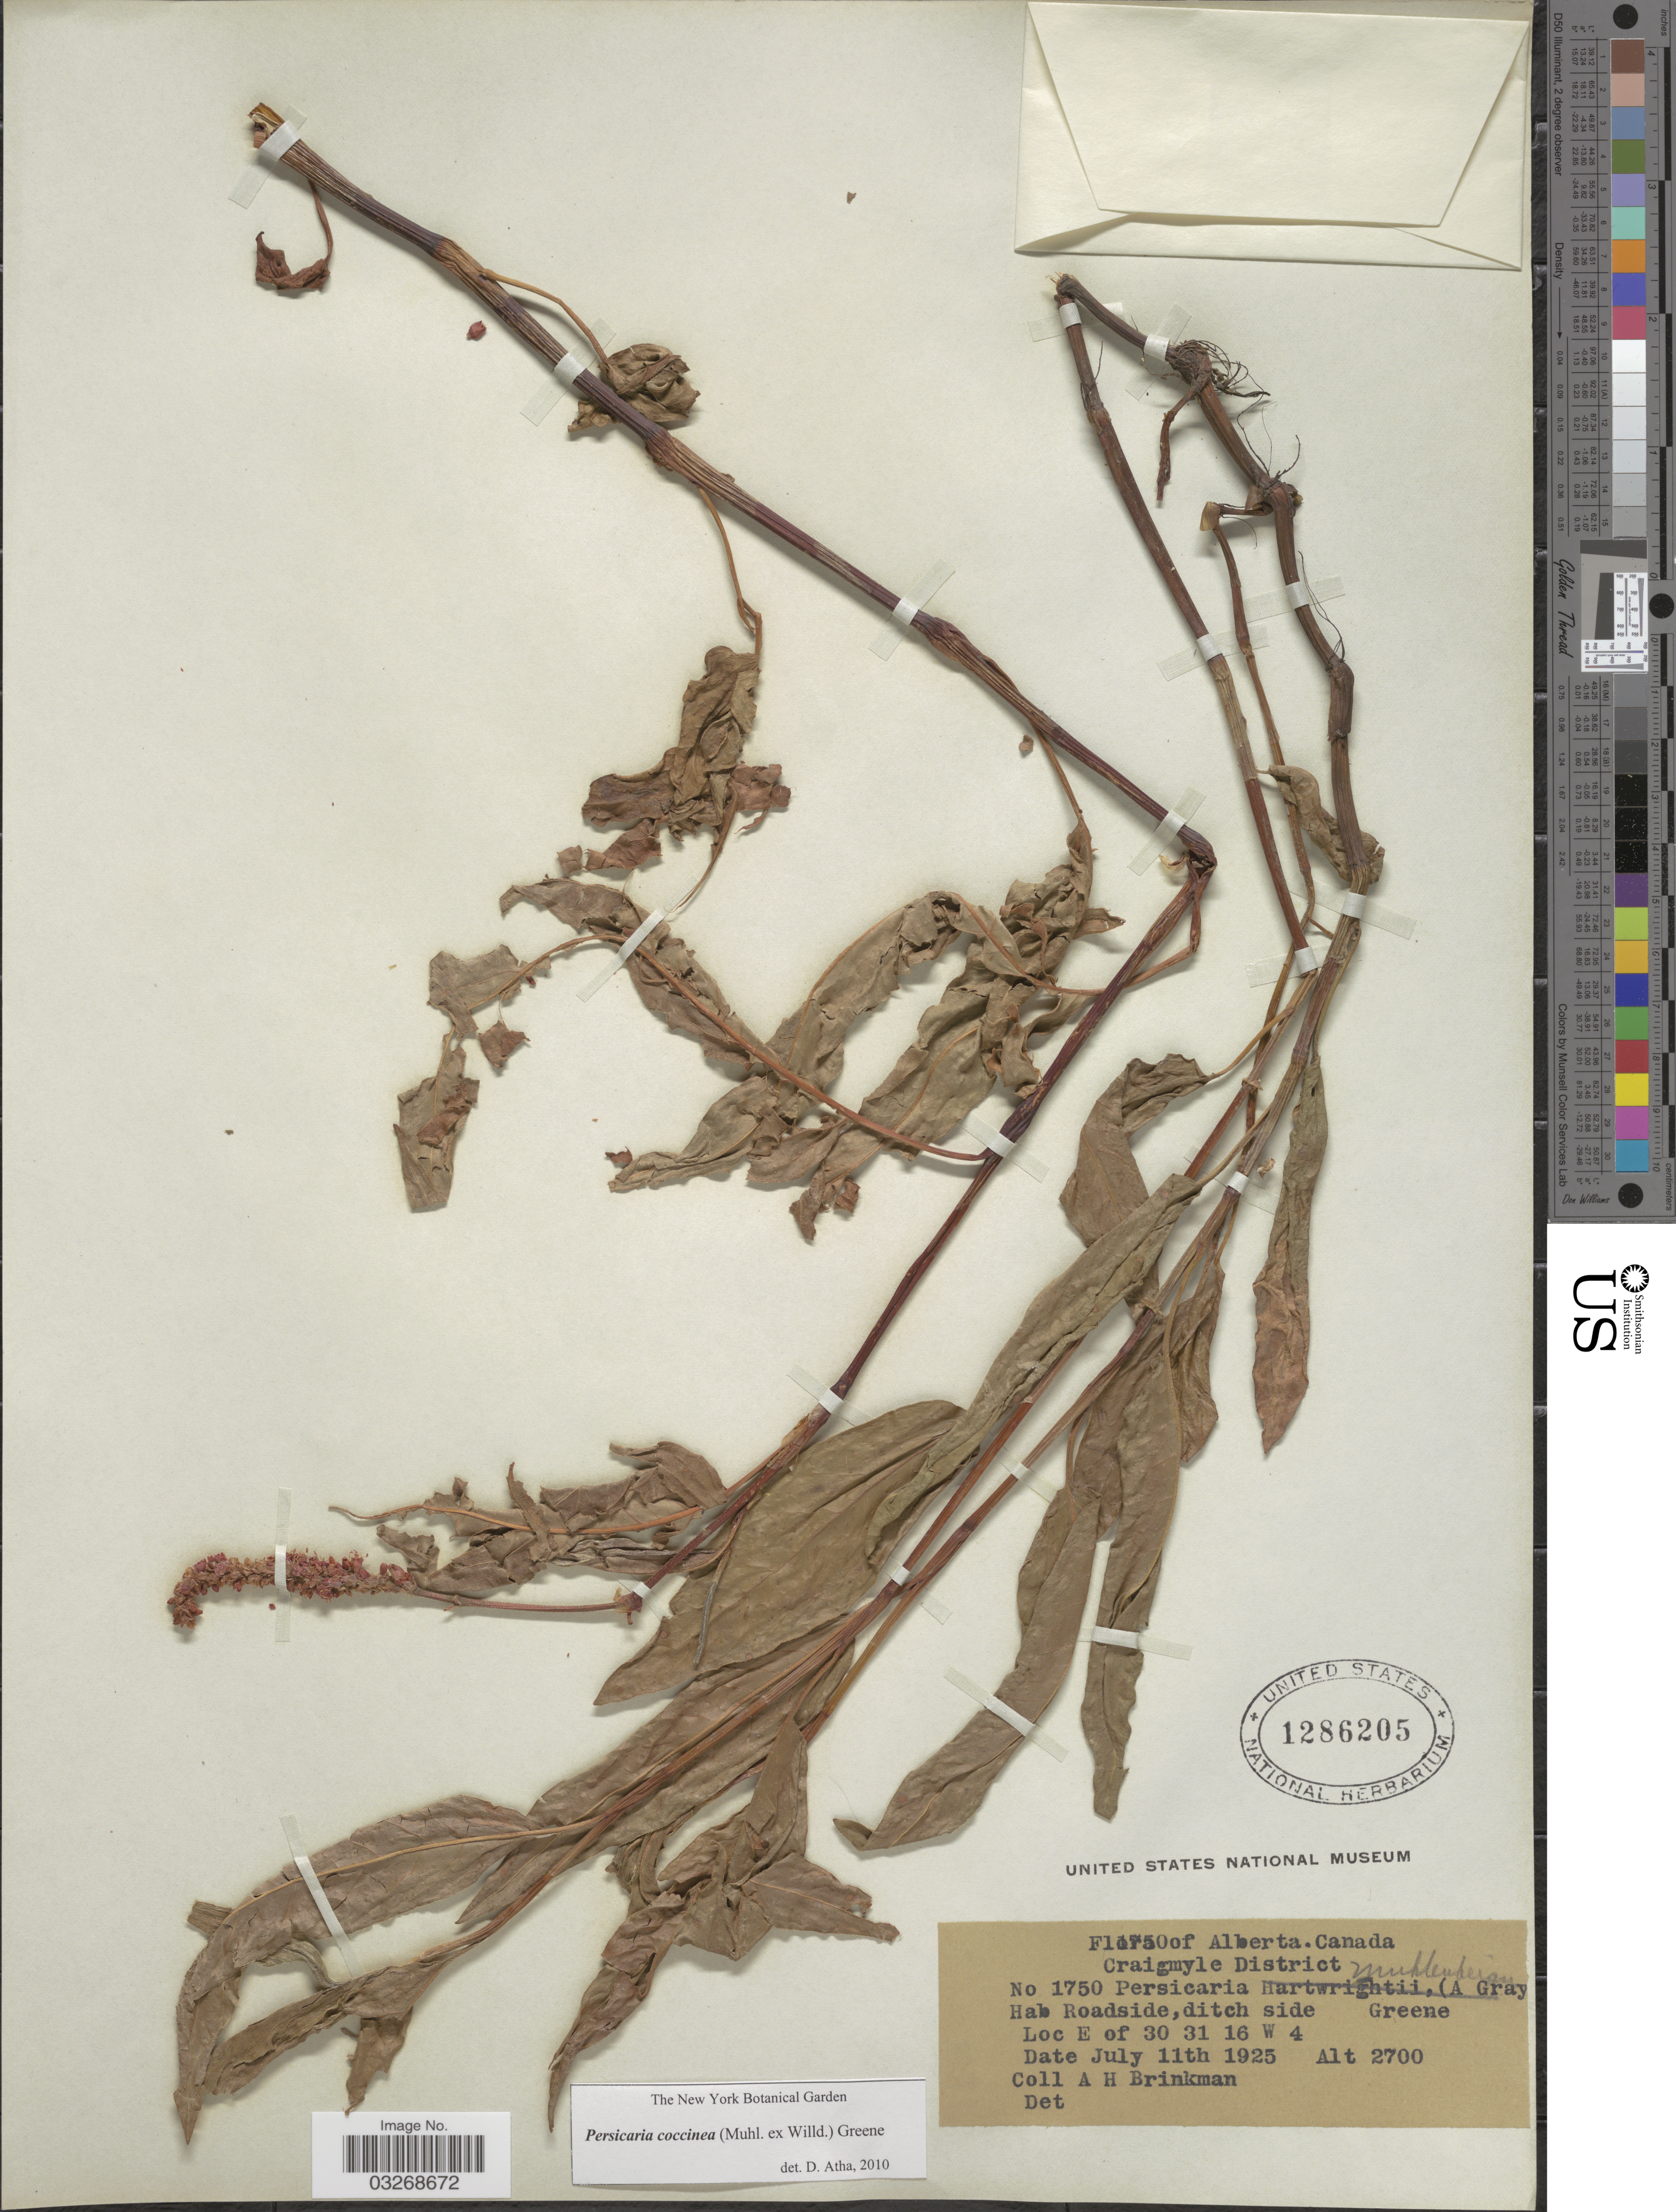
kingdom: Plantae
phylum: Tracheophyta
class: Magnoliopsida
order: Caryophyllales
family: Polygonaceae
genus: Persicaria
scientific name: Persicaria coccinea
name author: (Muhl. ex Willd.) Greene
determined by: Atha, D. E.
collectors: A. Brinkman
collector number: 1750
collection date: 1925-07-11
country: Canada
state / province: Alberta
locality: Craigmyle District. E of 30 31 16 W 4.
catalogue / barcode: US 1286205